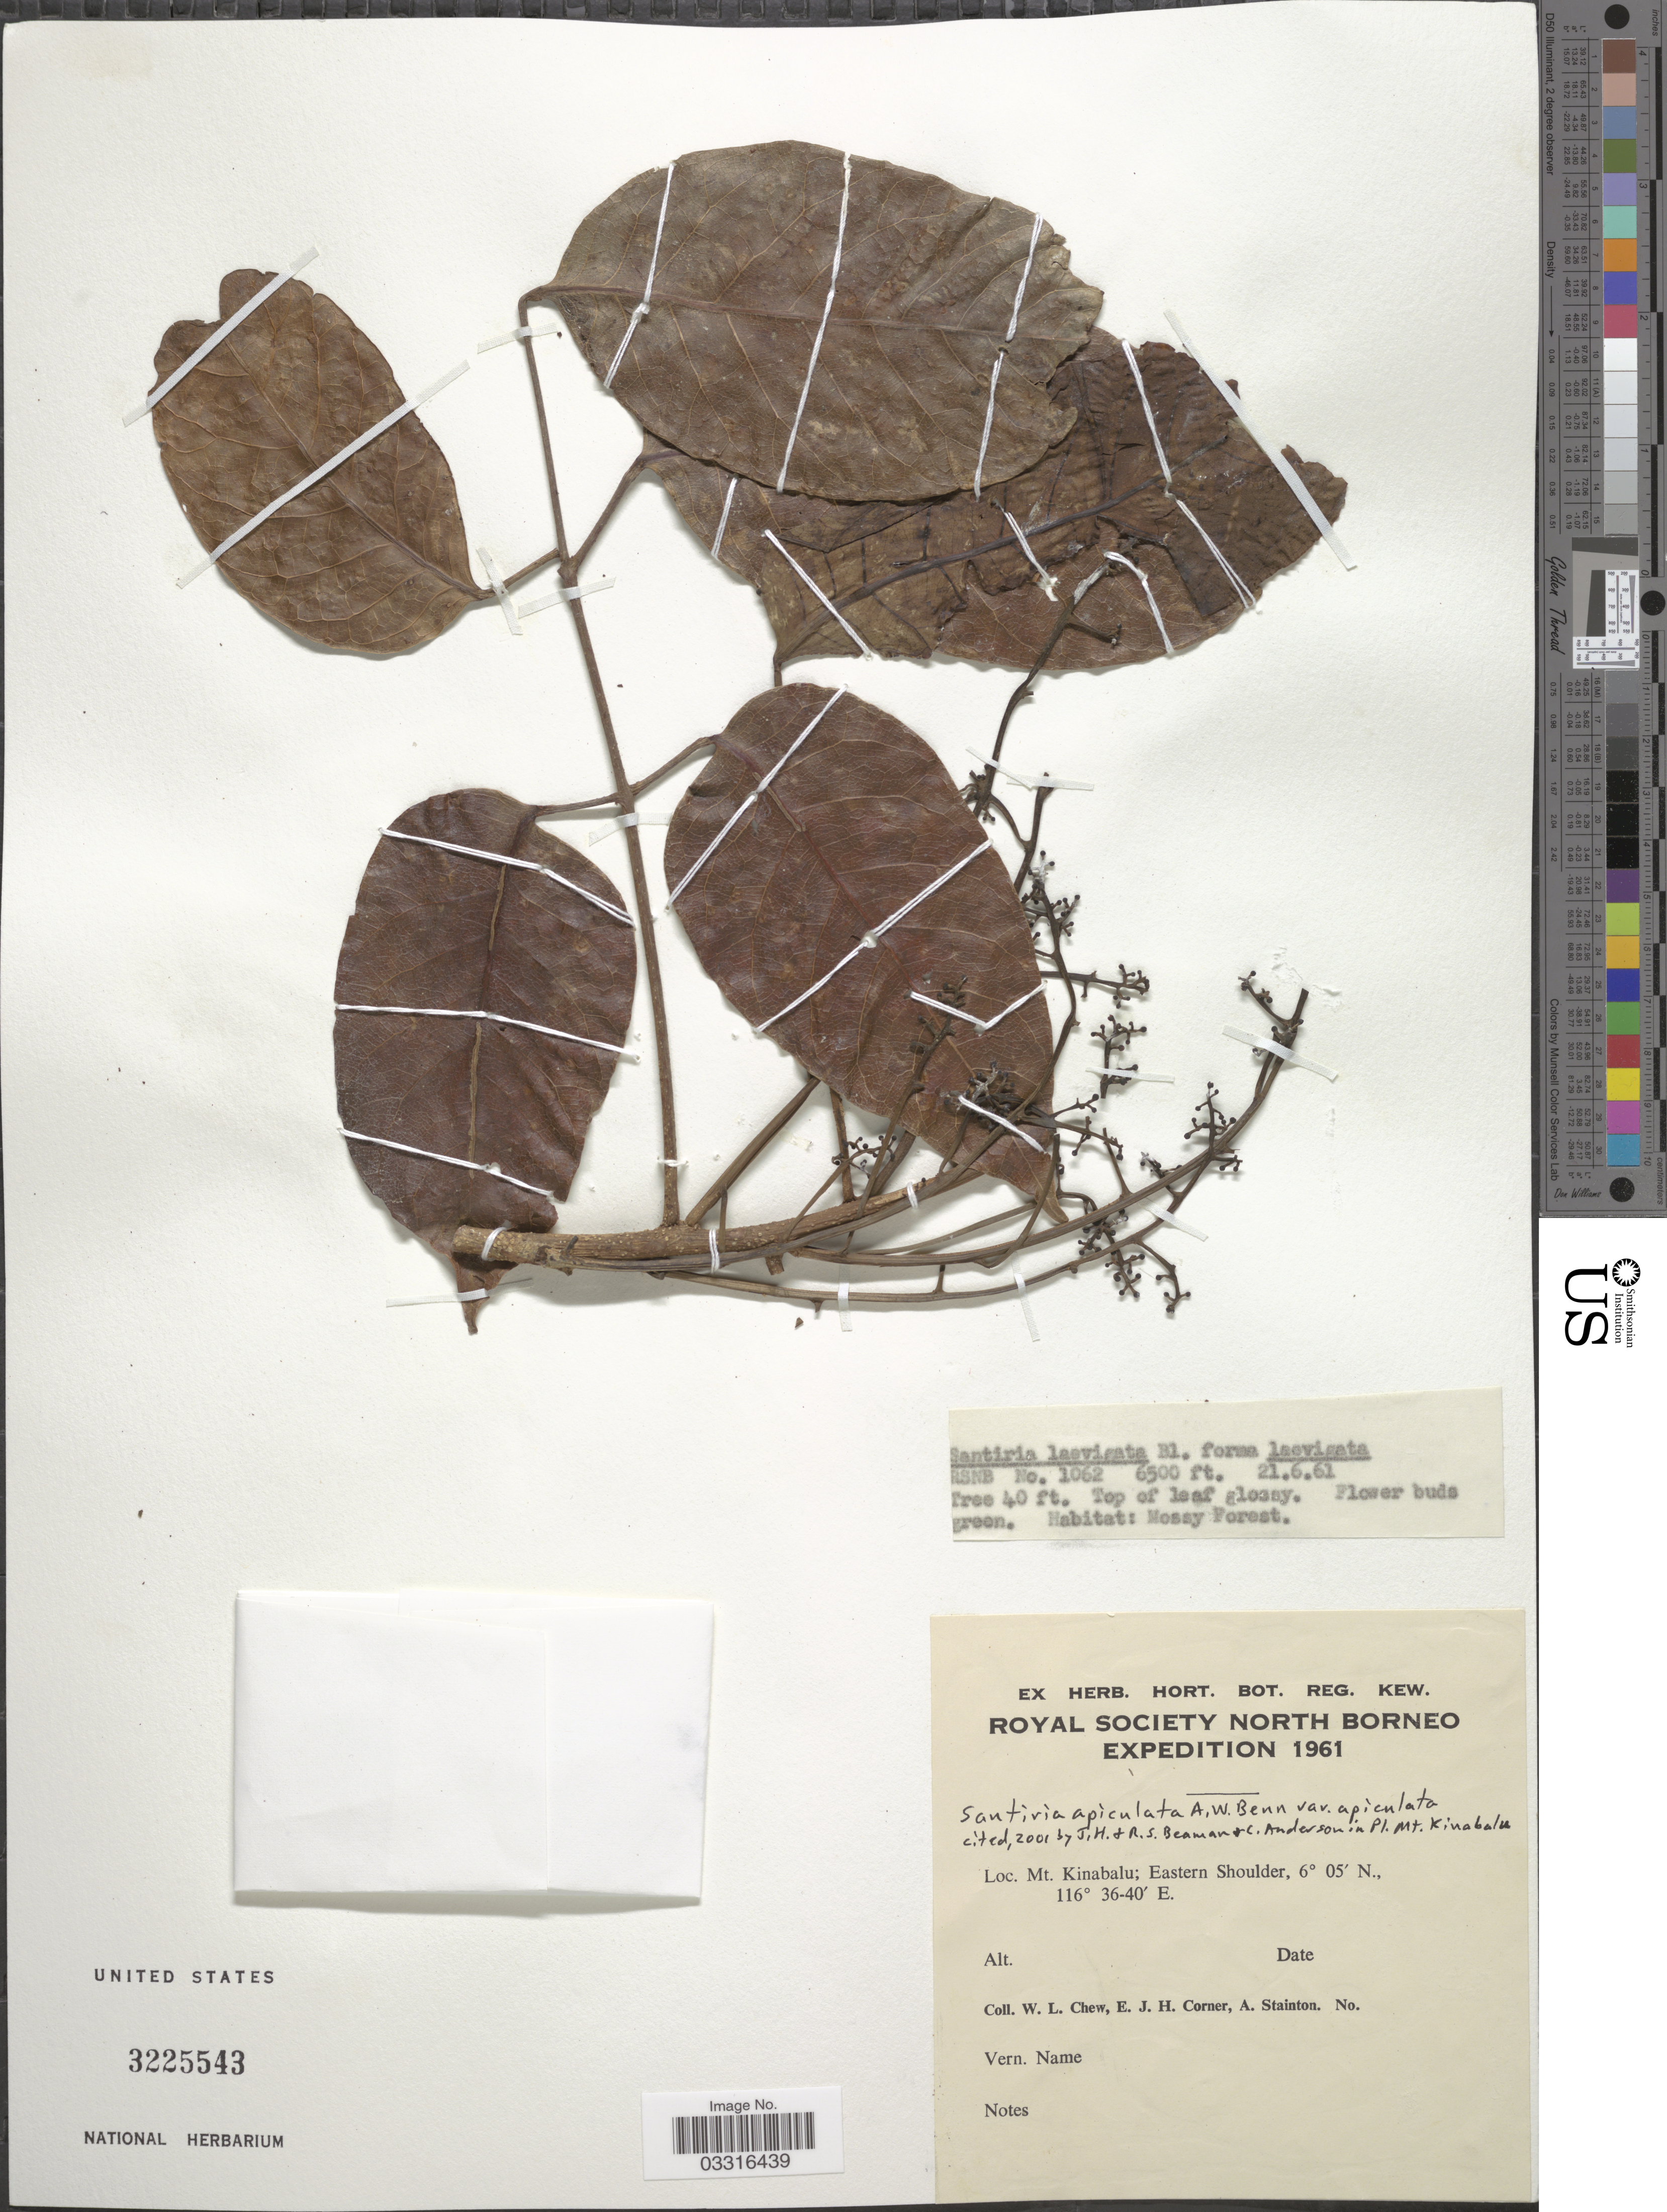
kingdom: Plantae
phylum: Tracheophyta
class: Magnoliopsida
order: Sapindales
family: Burseraceae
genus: Santiria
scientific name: Santiria apiculata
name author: A.W. Benn.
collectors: W. Chew, E. Corner & A. Stainton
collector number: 1062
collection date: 1961-06-21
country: Malaysia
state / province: Sabah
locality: Mt. Kinabalu; Eastern Shoulder.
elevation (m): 1981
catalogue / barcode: US 3225543